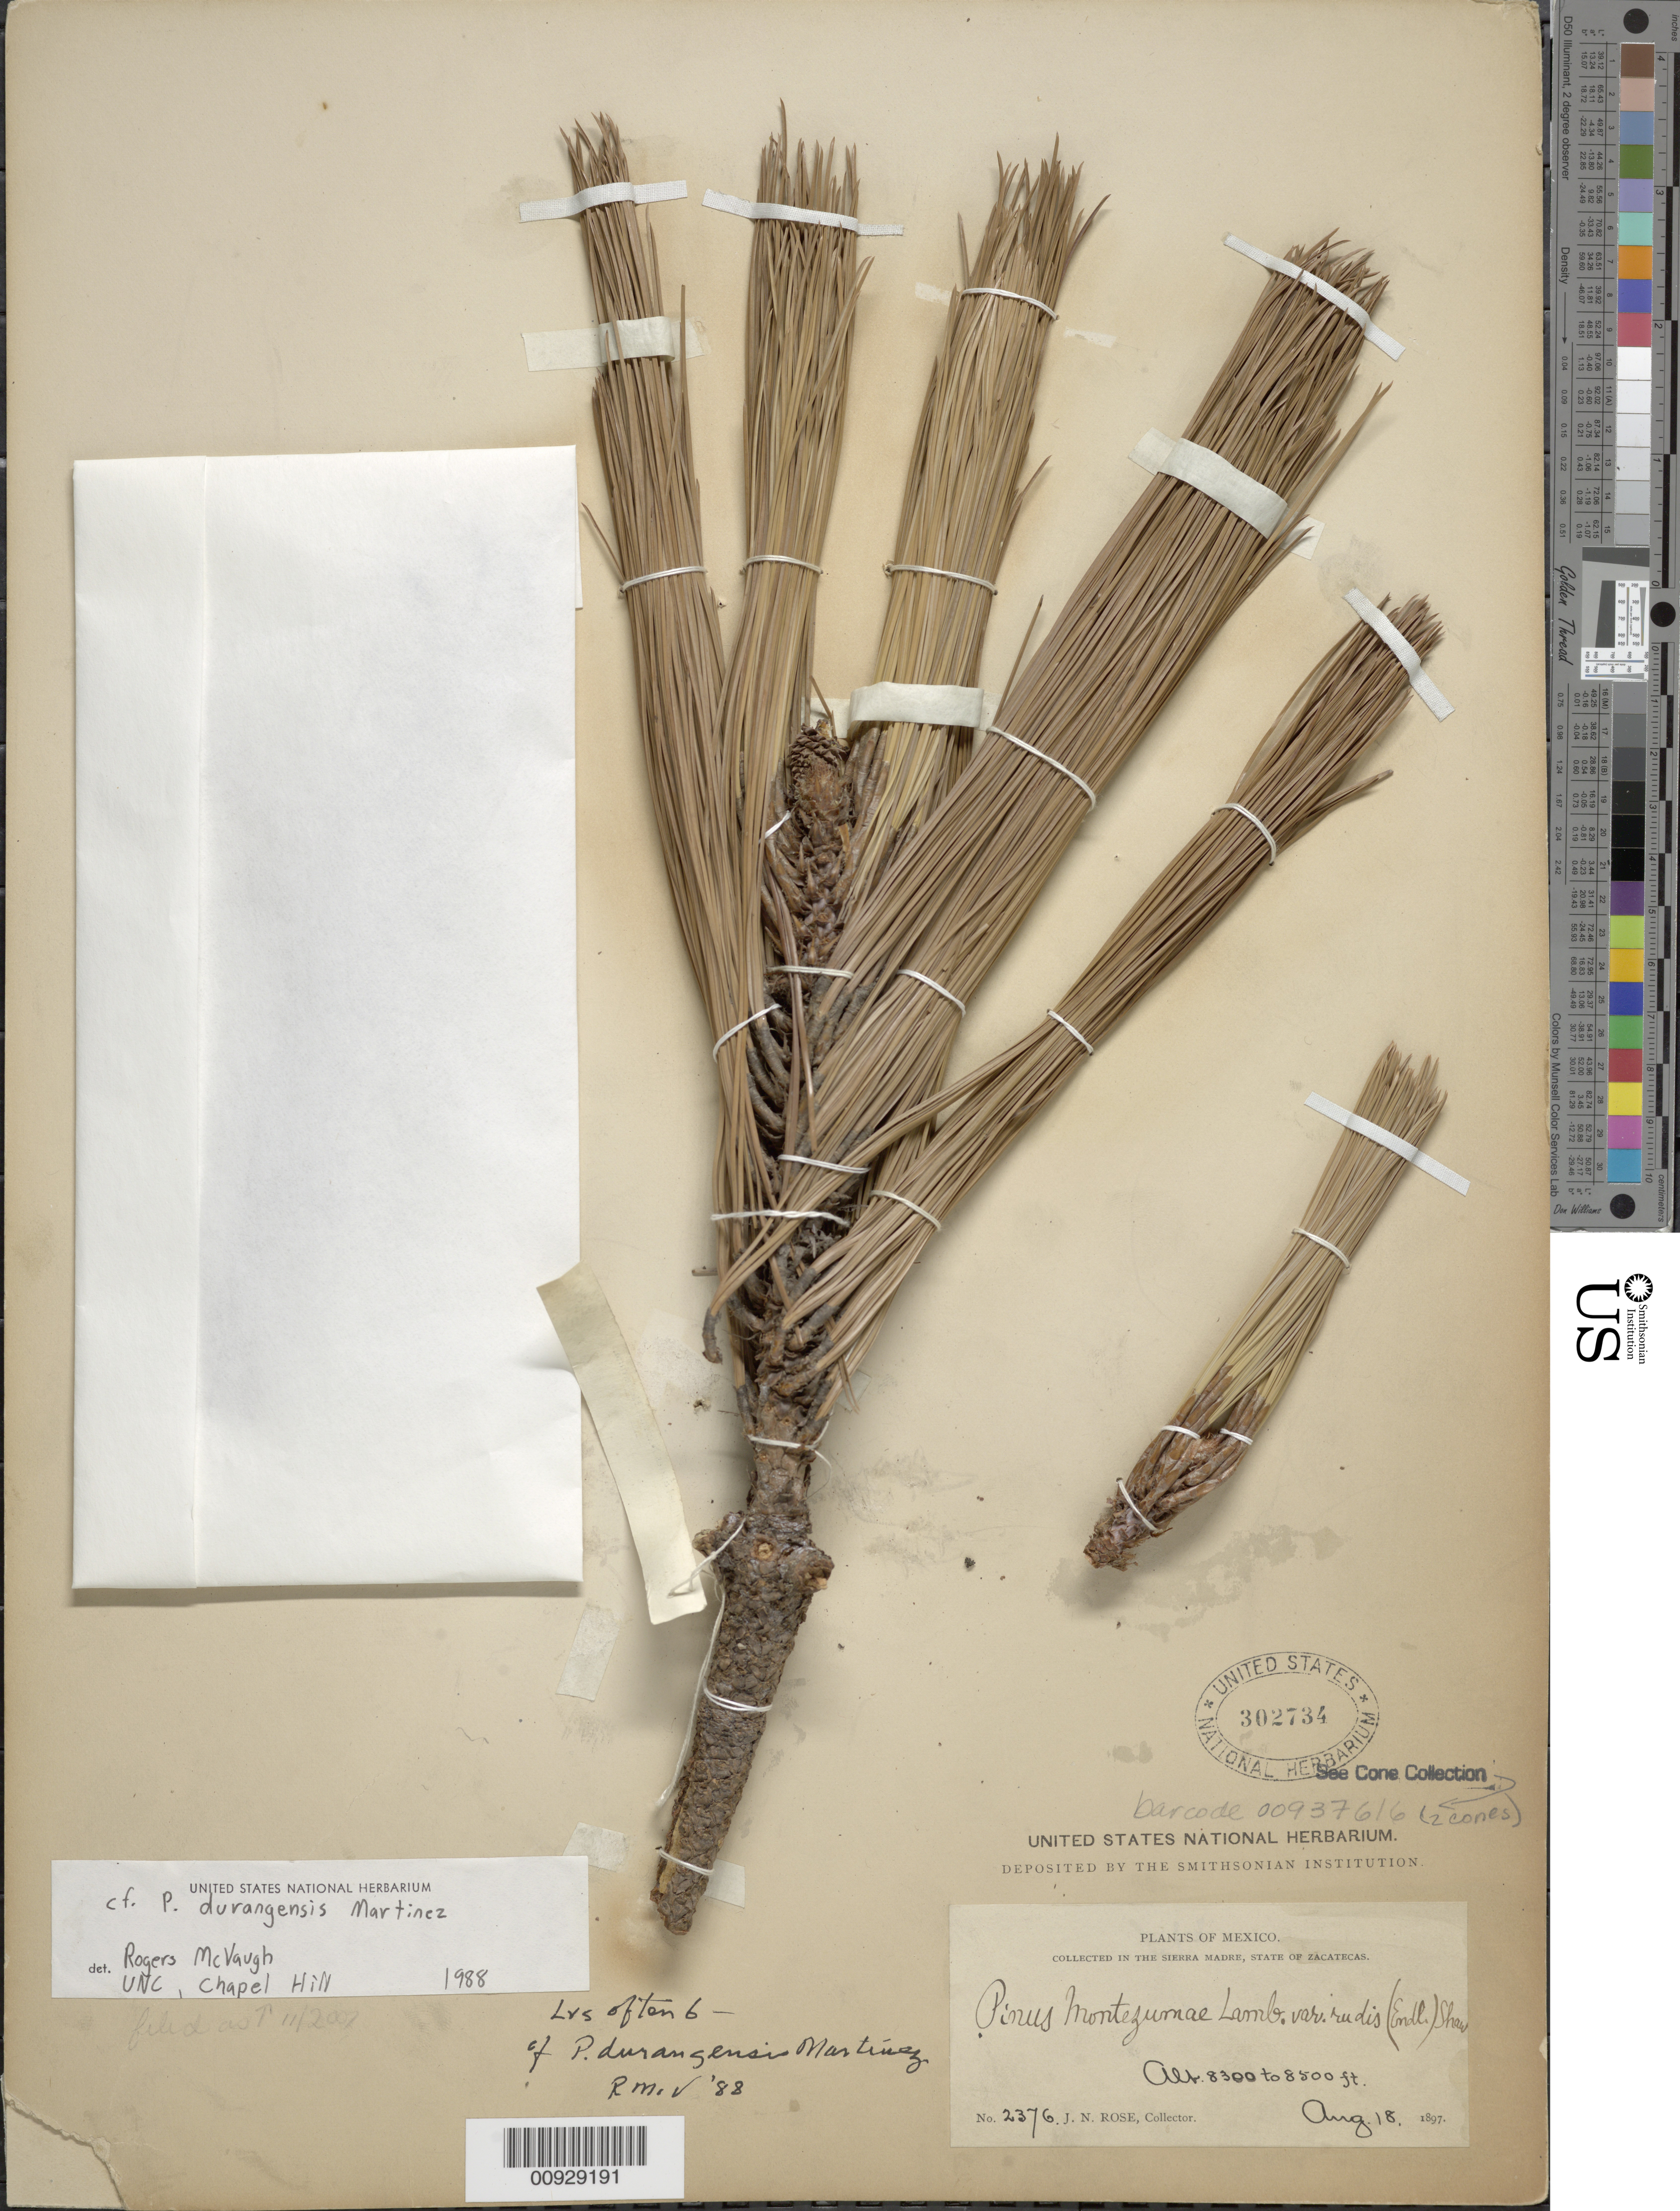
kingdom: Plantae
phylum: Tracheophyta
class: Pinopsida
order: Pinales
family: Pinaceae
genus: Pinus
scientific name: Pinus durangensis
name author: Martínez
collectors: J. N. Rose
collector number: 2376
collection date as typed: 18 Aug 1897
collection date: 1897-08-18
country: Mexico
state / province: Zacatecas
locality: In the Sierra Madre.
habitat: Sierra.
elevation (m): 2530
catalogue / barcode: US 302734